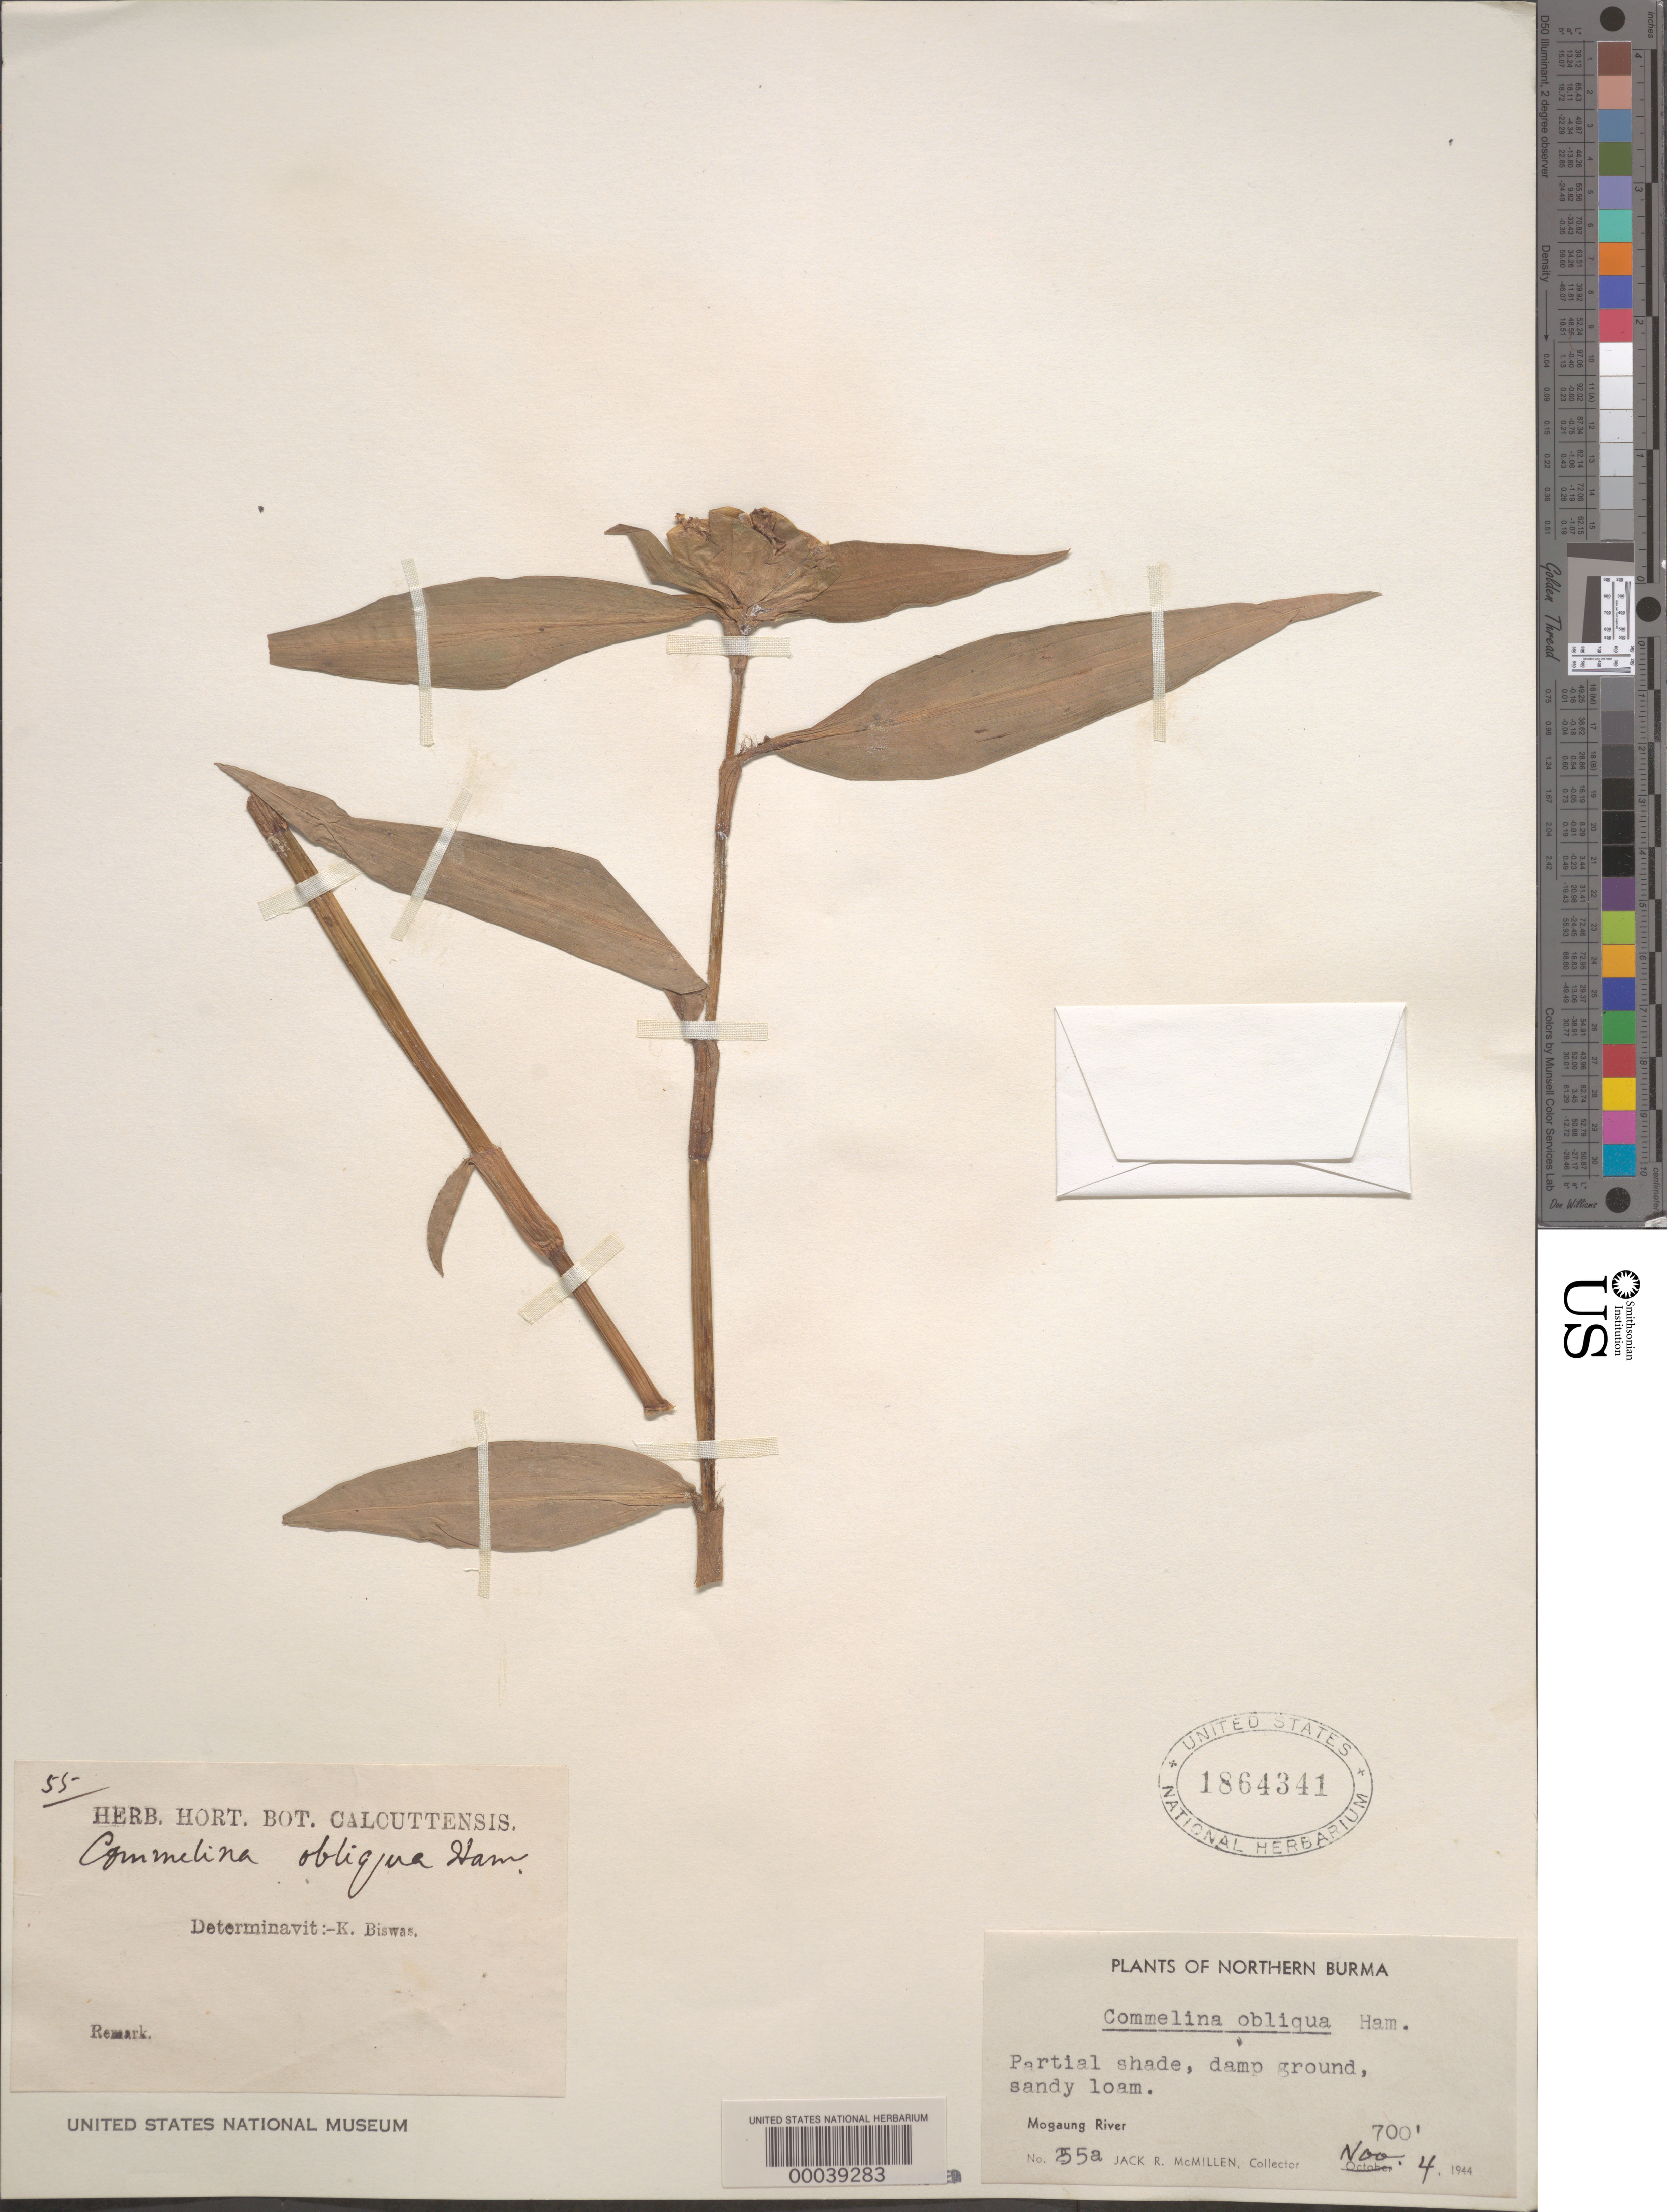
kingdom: Plantae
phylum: Tracheophyta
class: Liliopsida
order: Commelinales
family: Commelinaceae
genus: Commelina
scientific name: Commelina paludosa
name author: Blume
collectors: J. McMillen et al.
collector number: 255a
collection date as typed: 04 Nov 1944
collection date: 1944-11-04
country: Myanmar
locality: Moguang River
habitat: Moist soil, partial shade, sandy loam soil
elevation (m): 214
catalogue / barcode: US 1864341